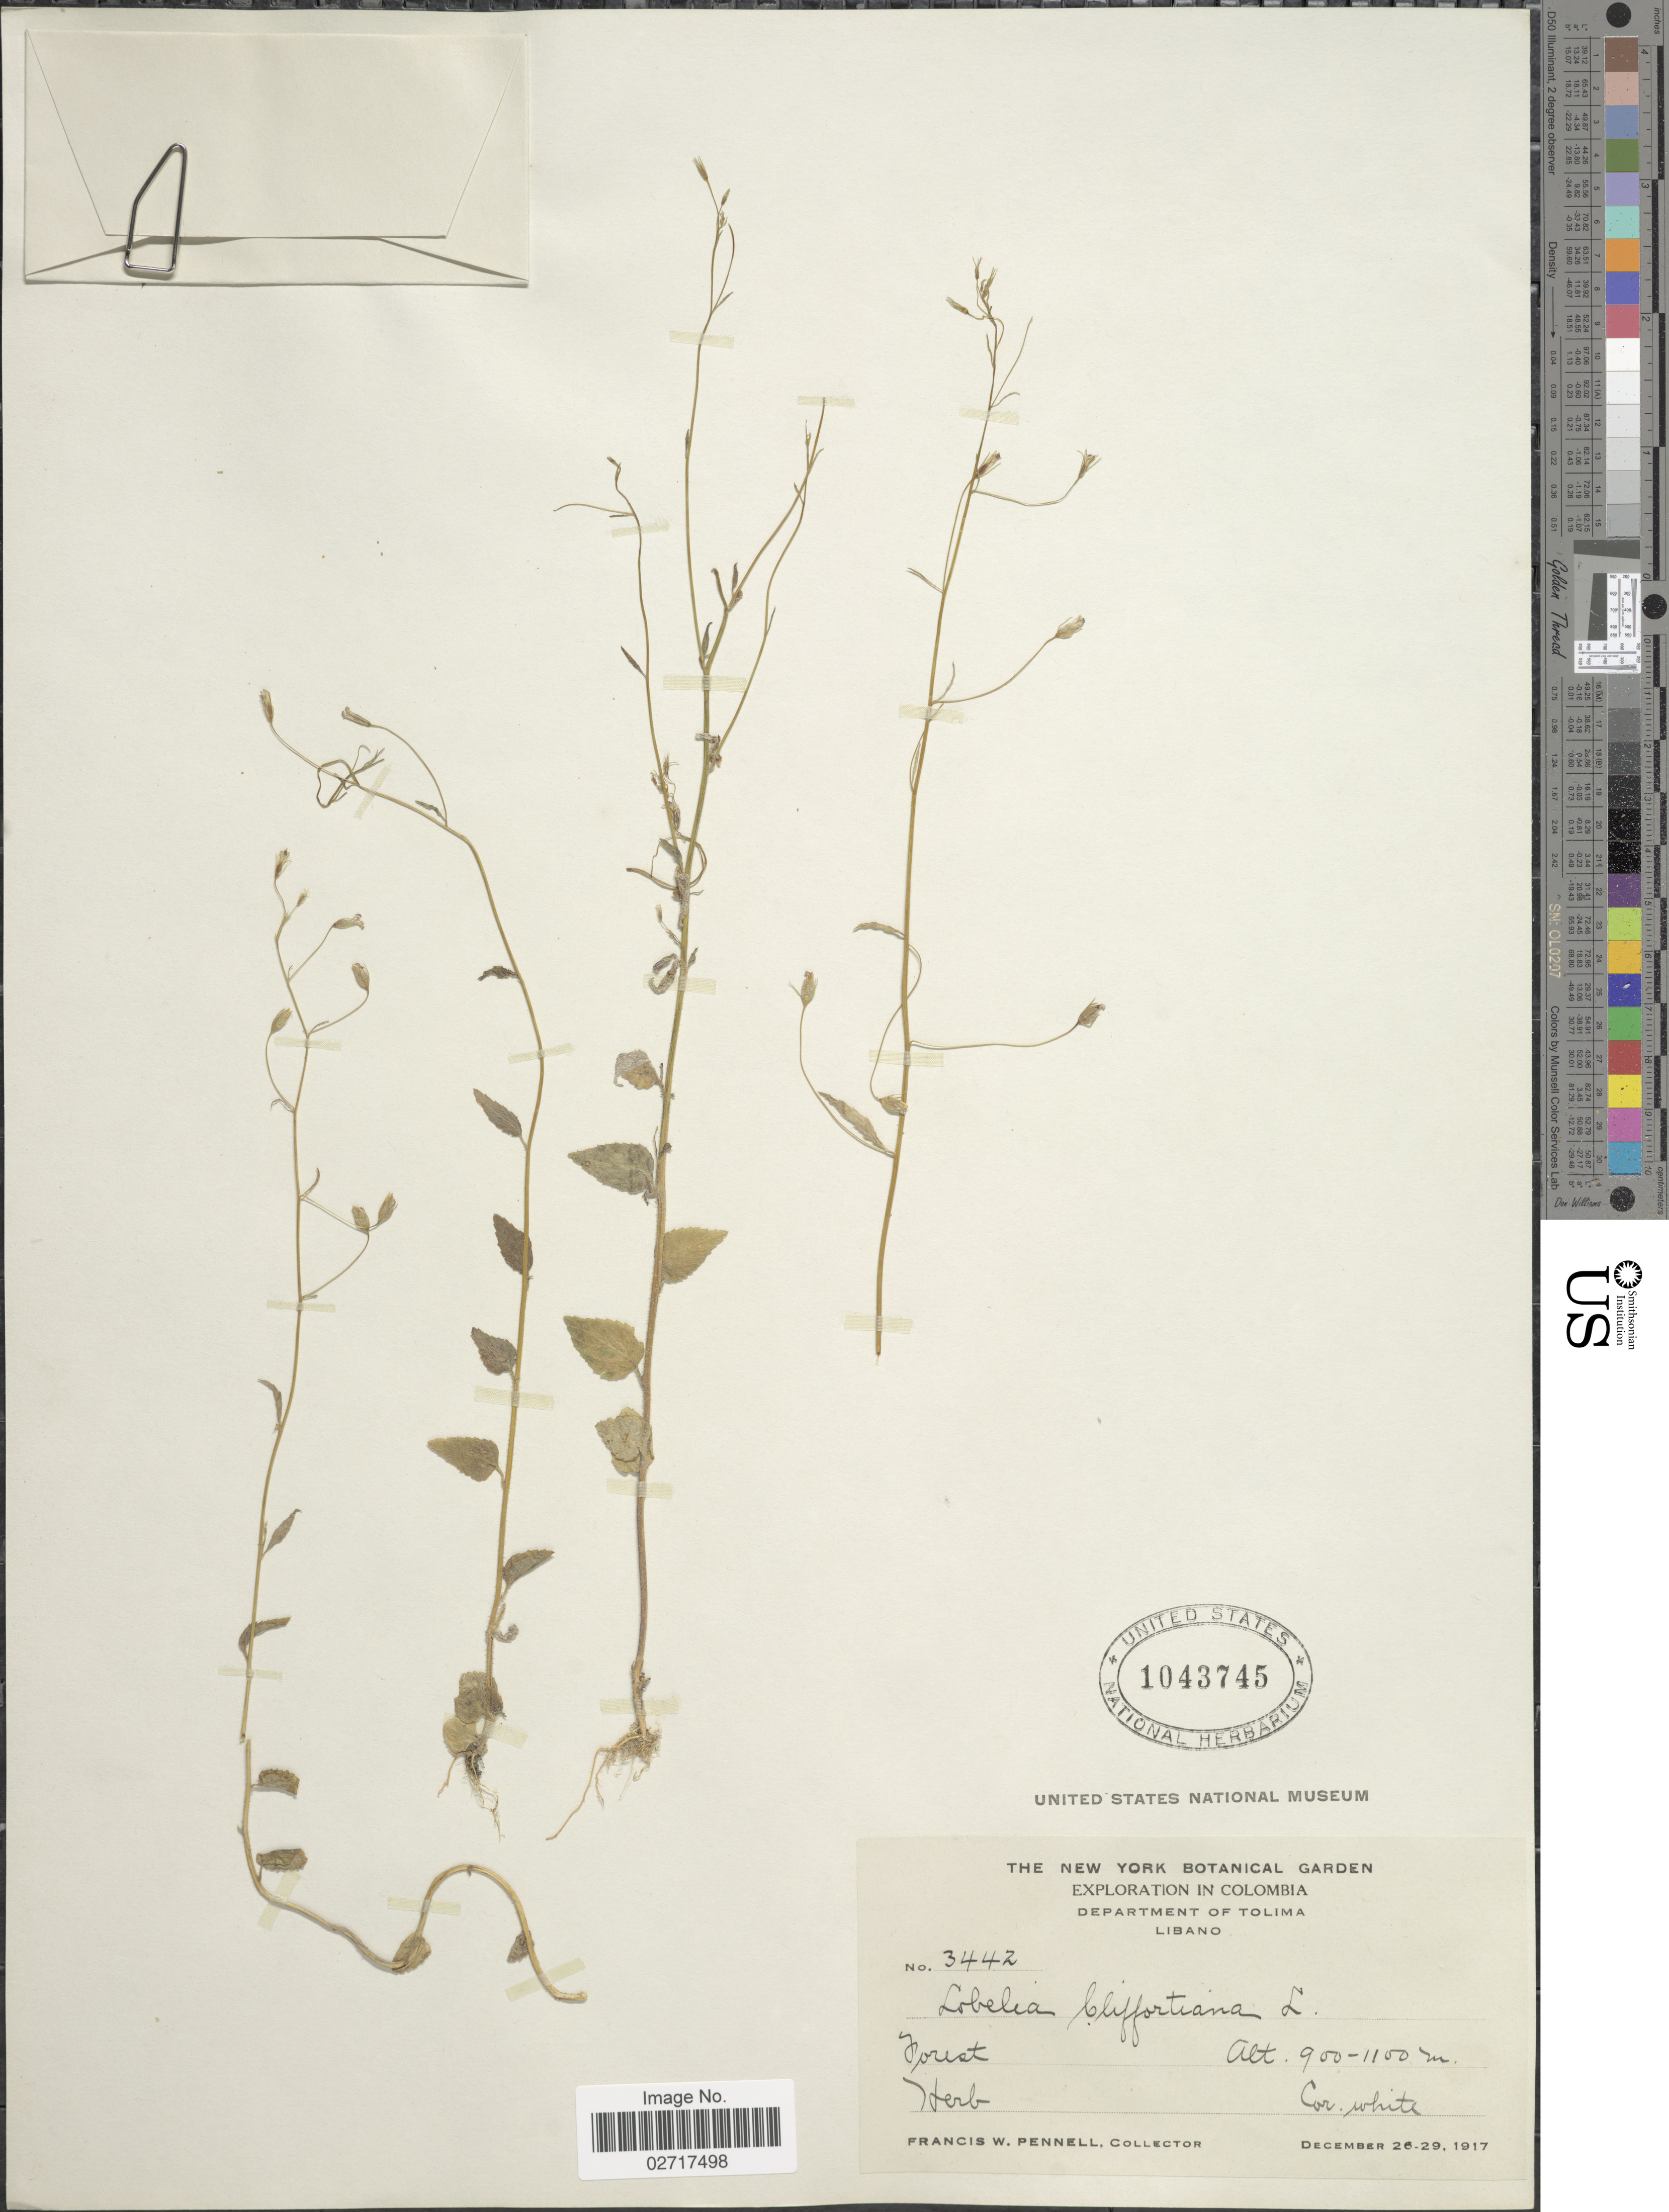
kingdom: Plantae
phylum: Tracheophyta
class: Magnoliopsida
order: Asterales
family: Campanulaceae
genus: Diastatea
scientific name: Diastatea micrantha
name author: (Kunth) McVaugh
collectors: F. W. Pennell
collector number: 3442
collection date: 1917-12-26/1917-12-29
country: Colombia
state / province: Tolima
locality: Department of Tolima. Libano.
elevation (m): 900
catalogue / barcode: US 1043745